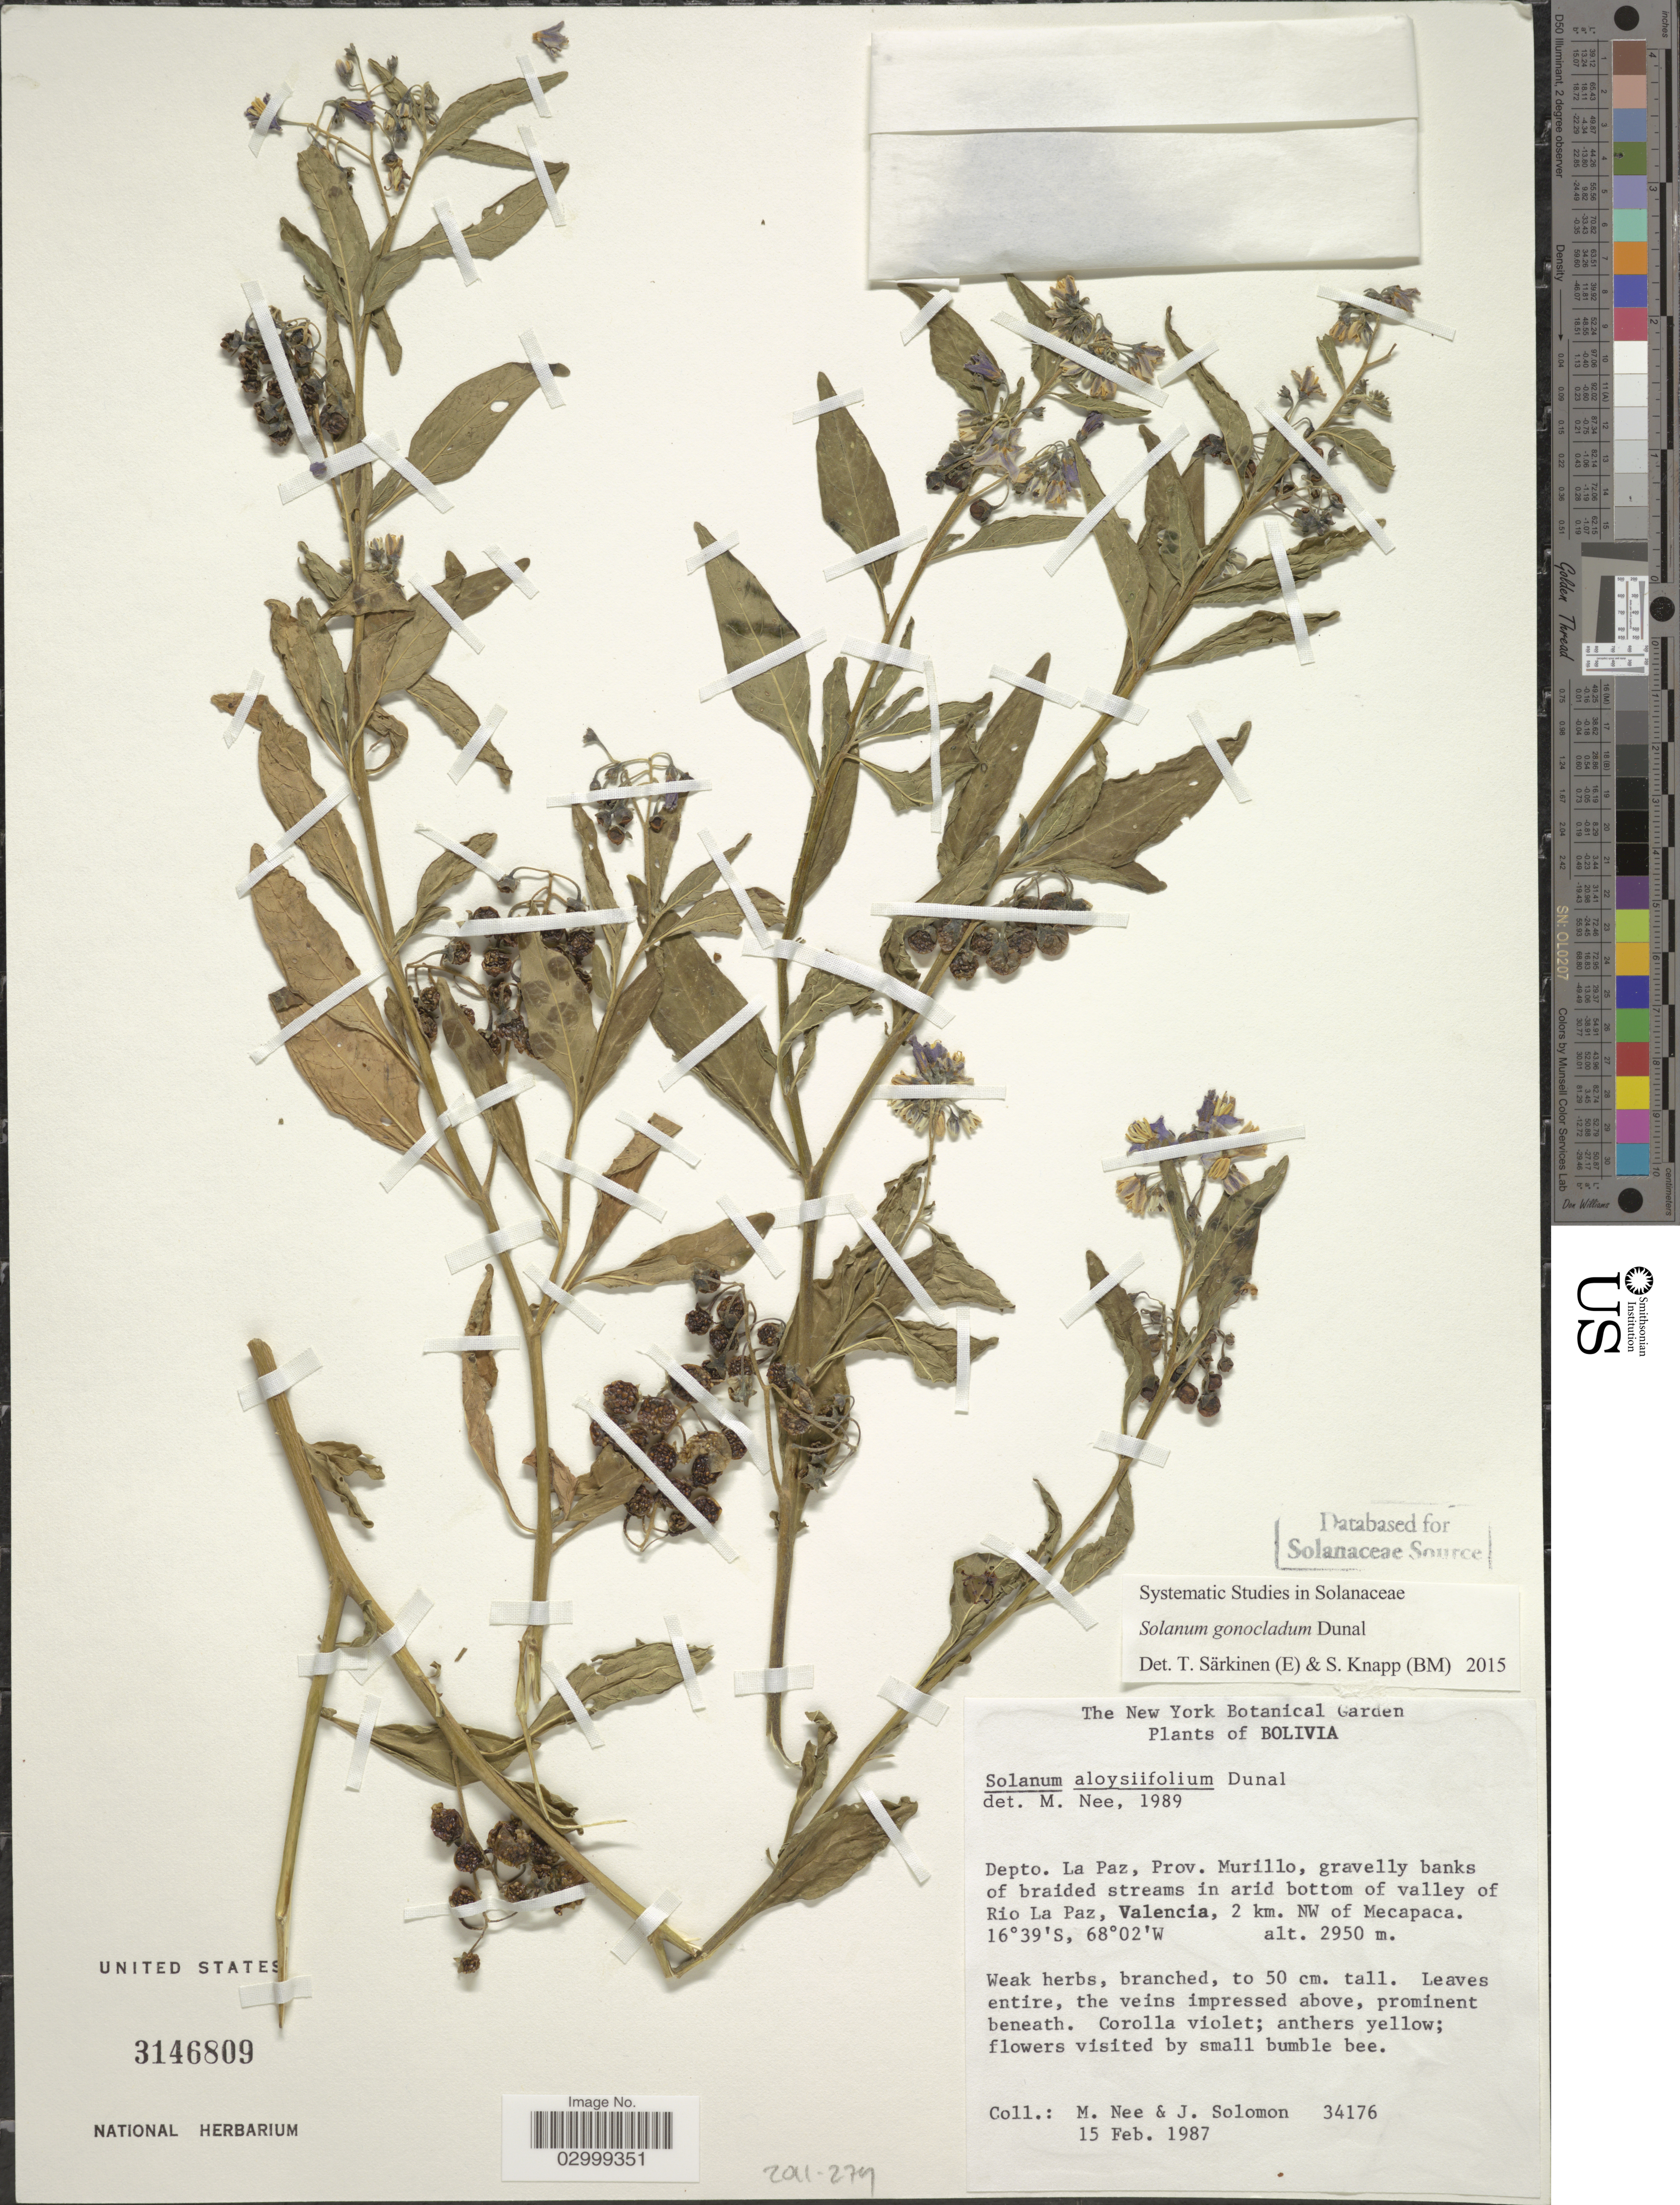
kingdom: Plantae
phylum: Tracheophyta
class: Magnoliopsida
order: Solanales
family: Solanaceae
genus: Solanum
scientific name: Solanum gonocladum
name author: Dunal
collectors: M. Nee & J. Solomon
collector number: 34176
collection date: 1987-02-15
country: Bolivia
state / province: La Paz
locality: Depto. La Paz, Prov. Murillo, gravelly banks of braided streams in arid bottom of valley of Rio La Paz, Valencia, 2 km. NW of Mecapaca.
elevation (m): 2950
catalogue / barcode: US 3146809